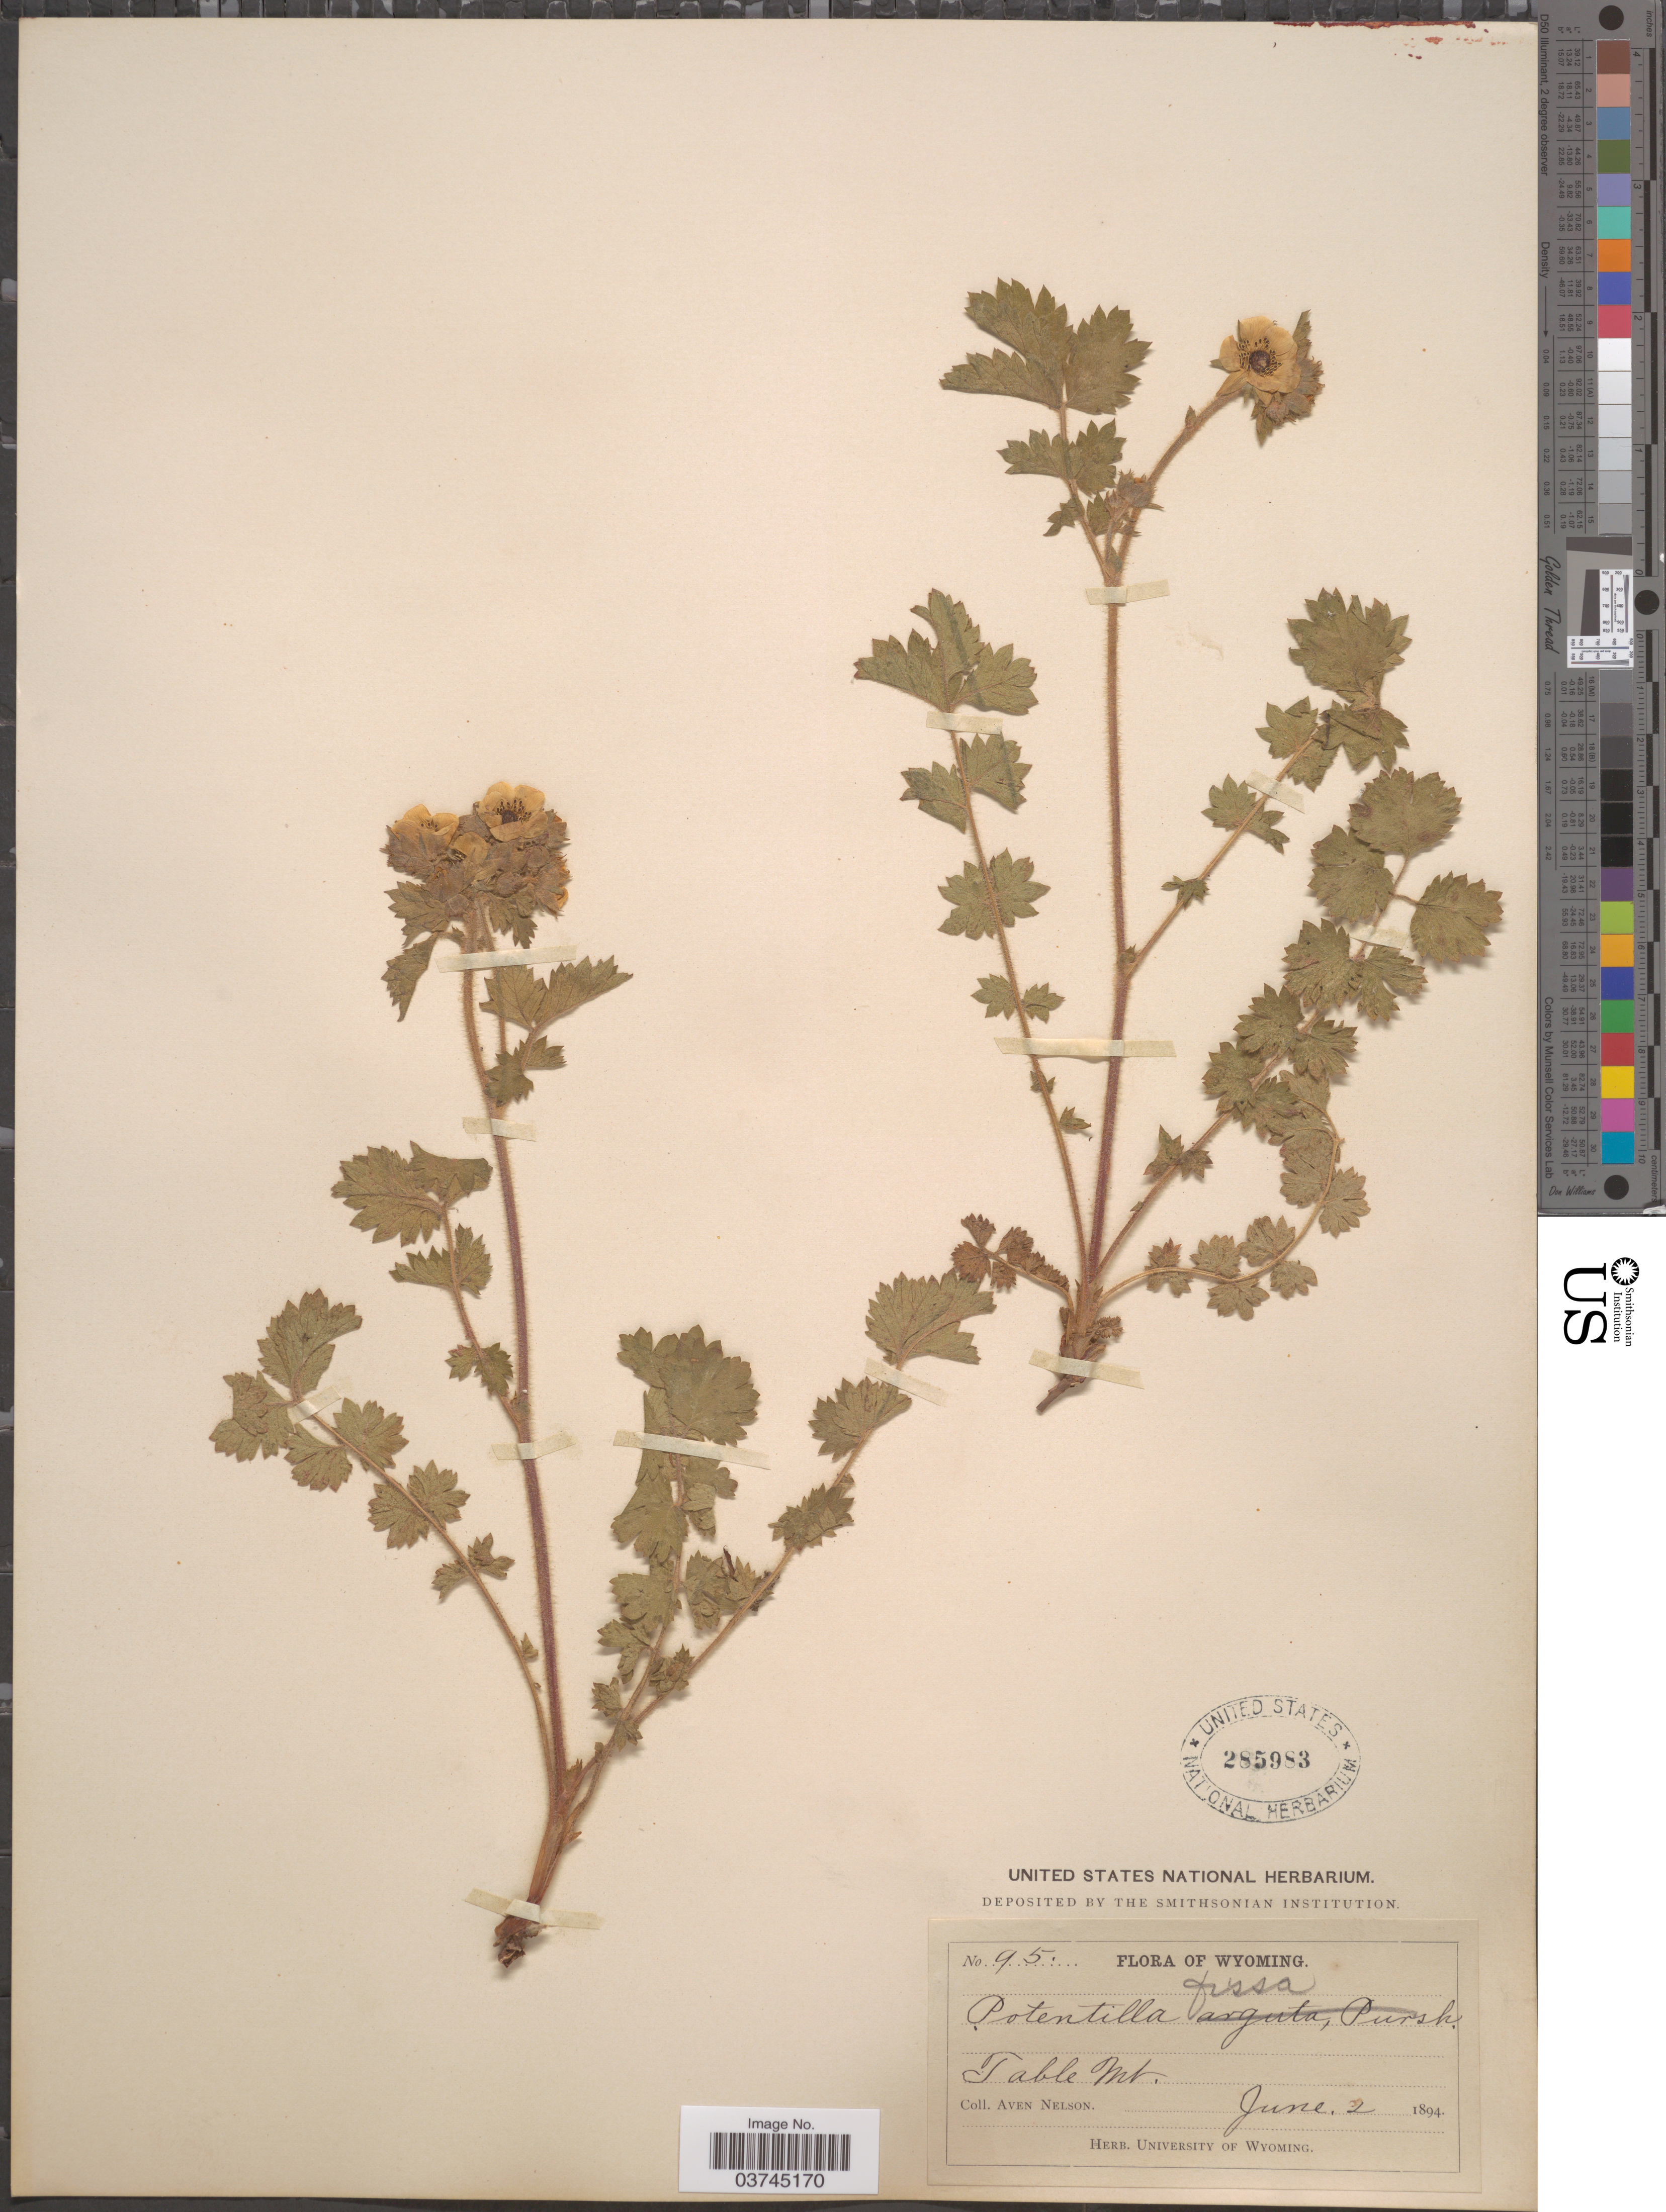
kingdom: Plantae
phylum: Tracheophyta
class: Magnoliopsida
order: Rosales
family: Rosaceae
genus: Drymocallis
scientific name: Drymocallis fissa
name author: (Nutt.) Rydb.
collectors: A. Nelson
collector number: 95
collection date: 1894-06-02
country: United States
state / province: Wyoming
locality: Table Mt.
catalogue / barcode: US 285983